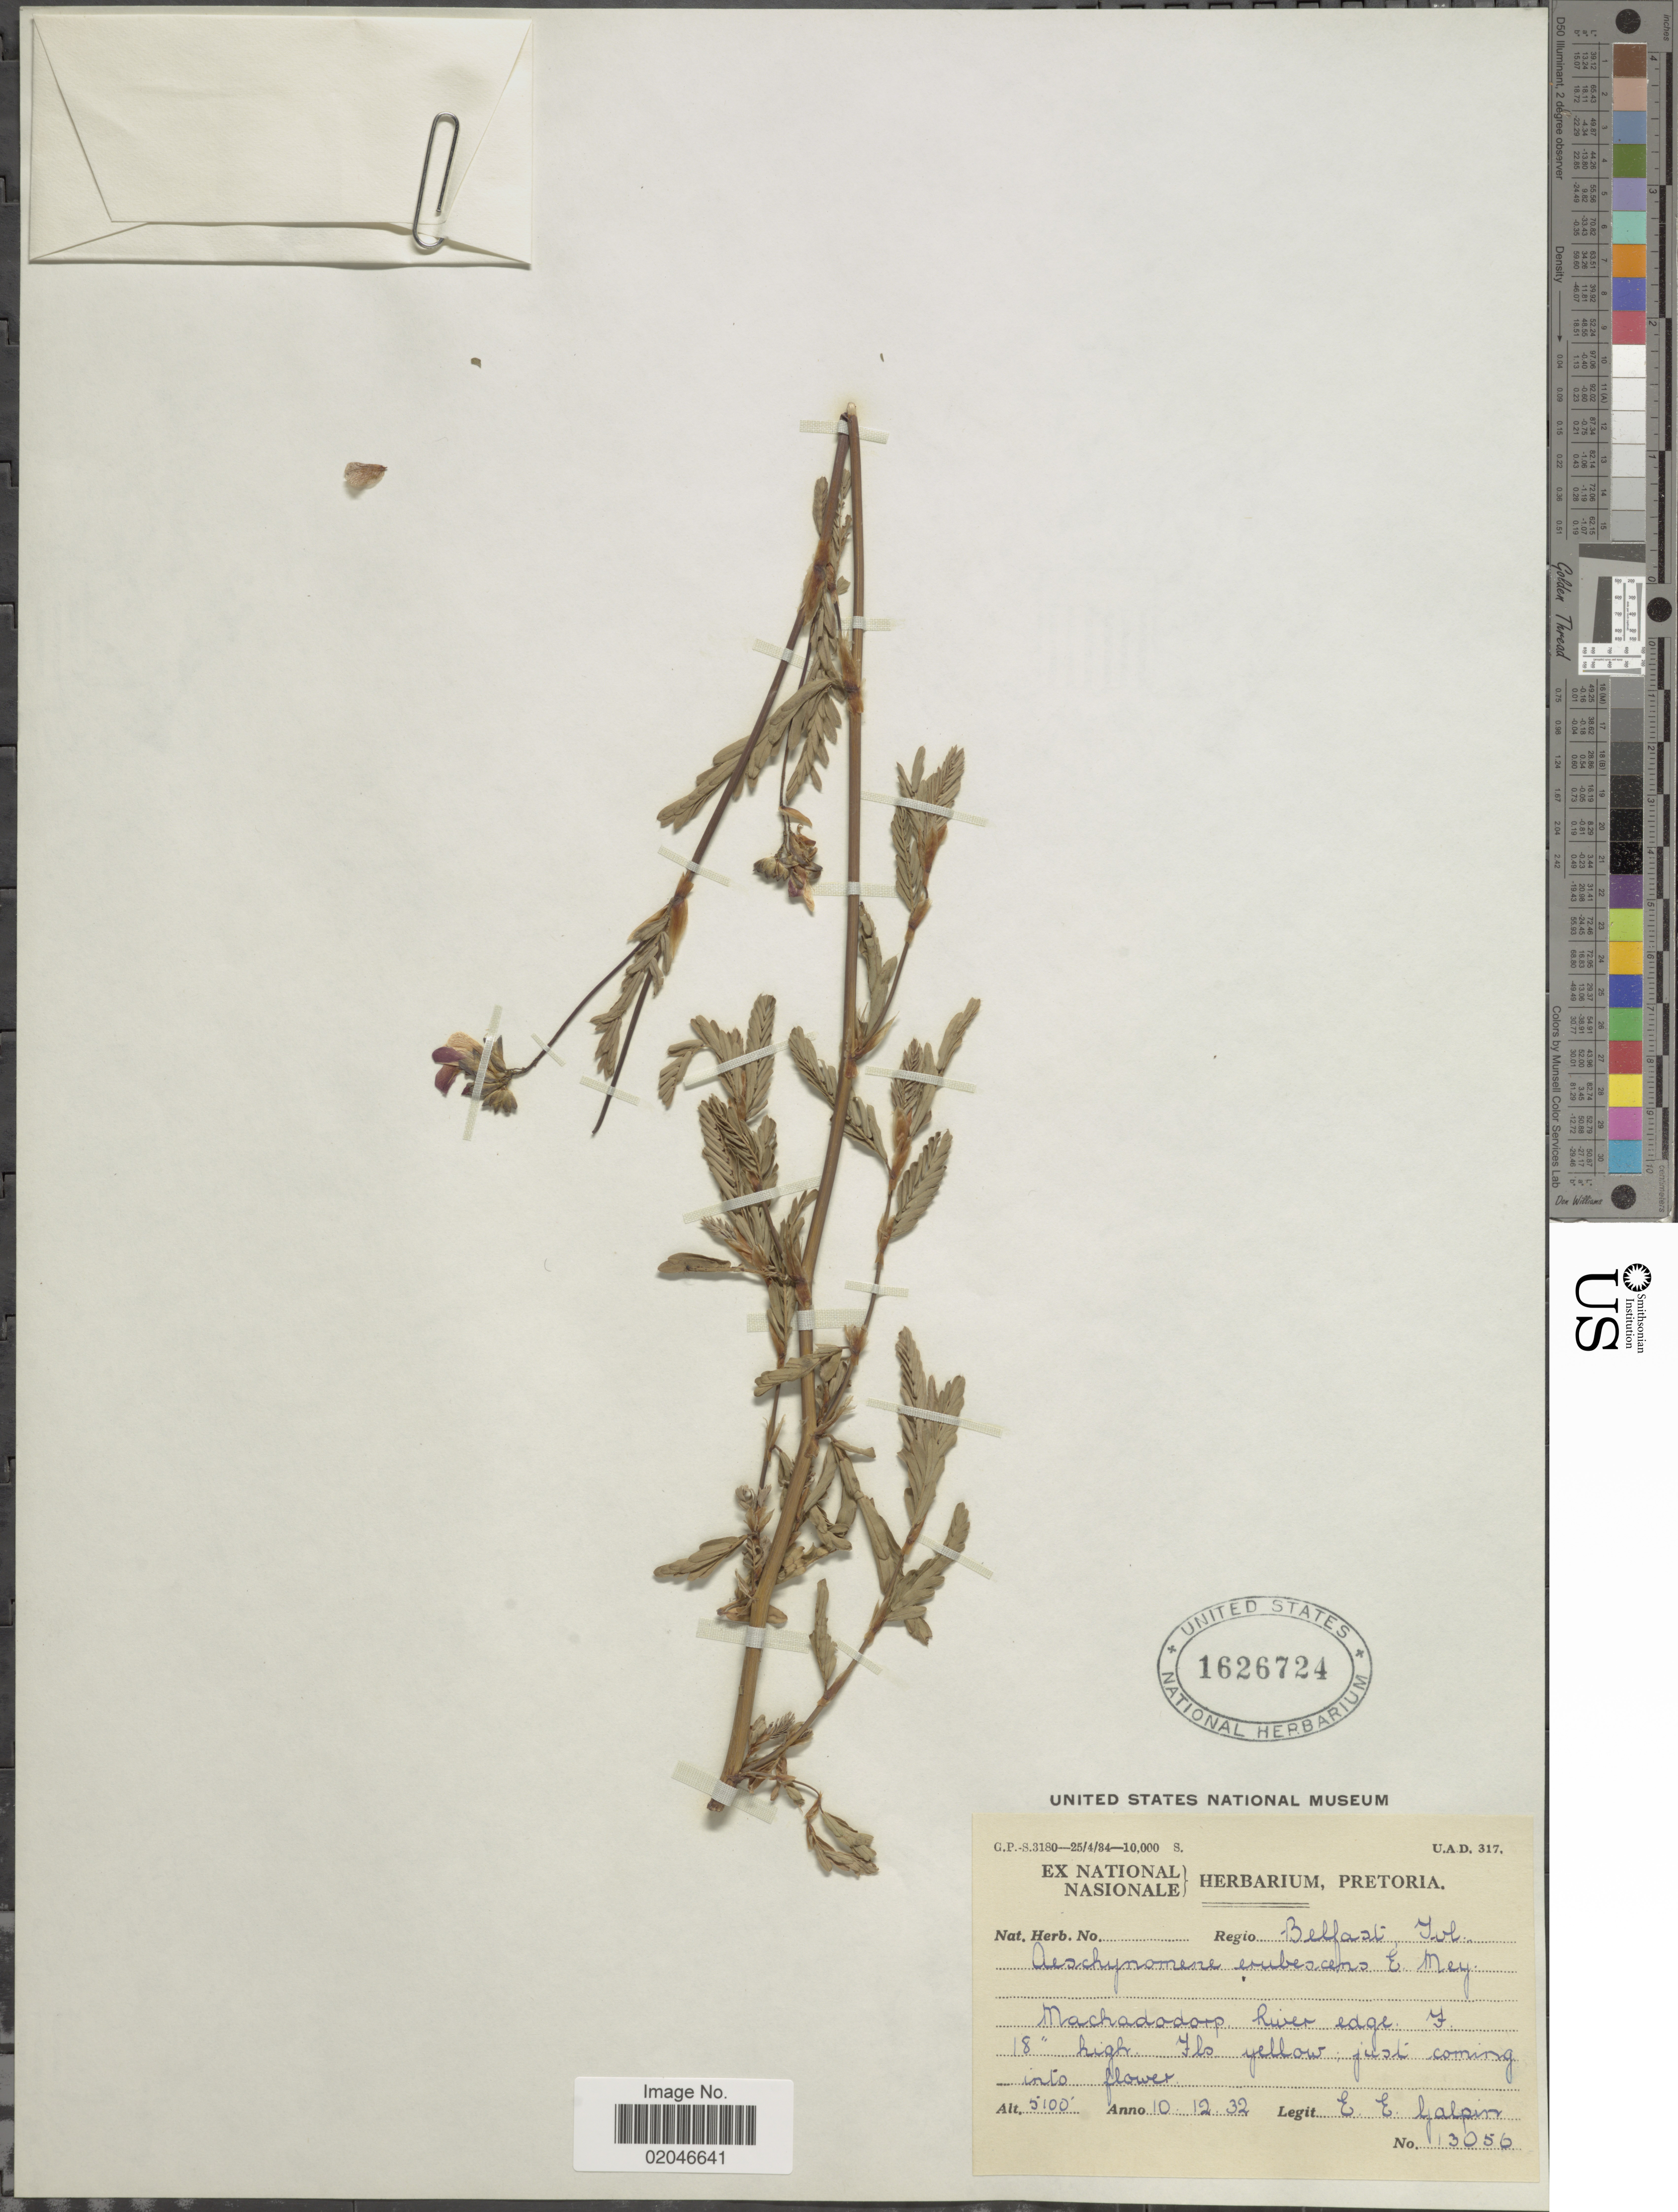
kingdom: Plantae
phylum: Tracheophyta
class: Magnoliopsida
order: Fabales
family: Fabaceae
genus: Smithia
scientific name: Smithia erubescens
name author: Baker f.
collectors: E. Galpin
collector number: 13056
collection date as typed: Transcribed d/m/y: 10/12/32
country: South Africa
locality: Regio Belfast, Tvl. Machadadorp River edge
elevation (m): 1554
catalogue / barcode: US 1626724